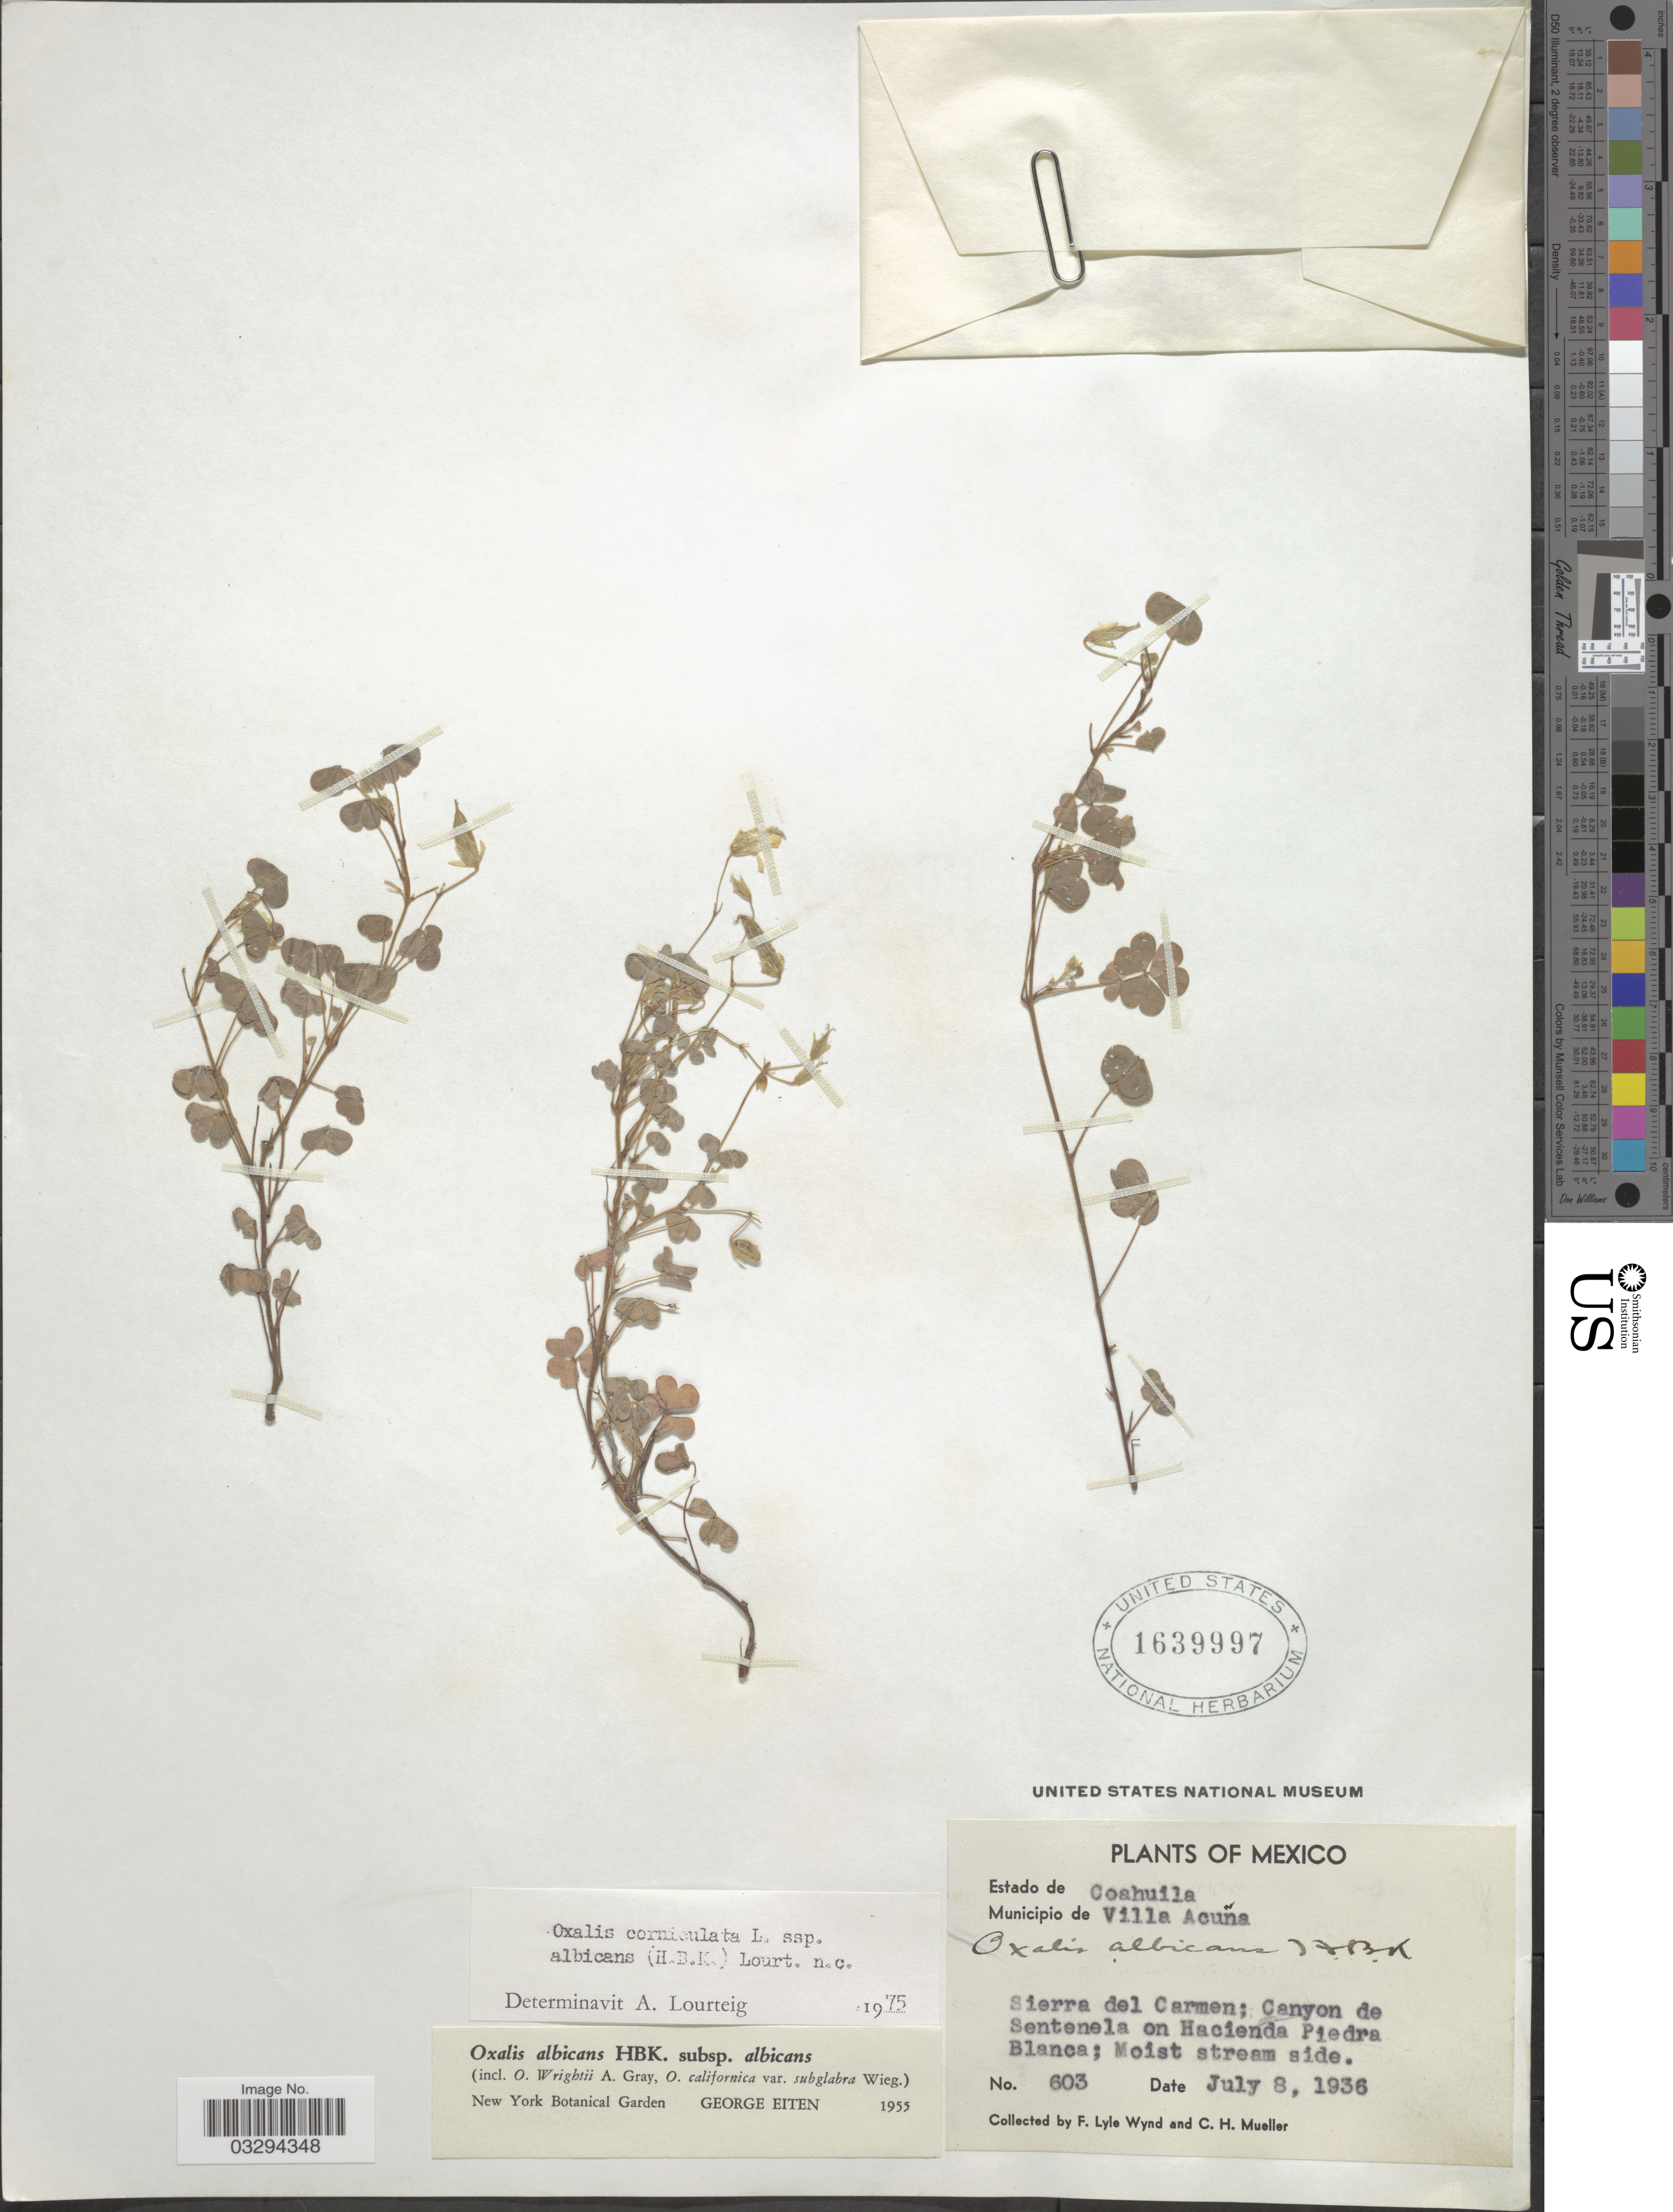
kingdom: Plantae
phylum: Tracheophyta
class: Magnoliopsida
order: Oxalidales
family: Oxalidaceae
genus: Oxalis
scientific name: Oxalis corniculata subsp. albicans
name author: (Kunth) Lourteig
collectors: F. L. Wynd & C. H. Mueller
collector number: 603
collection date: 1936-07-08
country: Mexico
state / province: Coahuila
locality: Municipio de Villa Acuña. Sierra del Carmen; Canyon de Sentenela on Hacienda Piedra Blanca.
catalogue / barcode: US 1639997